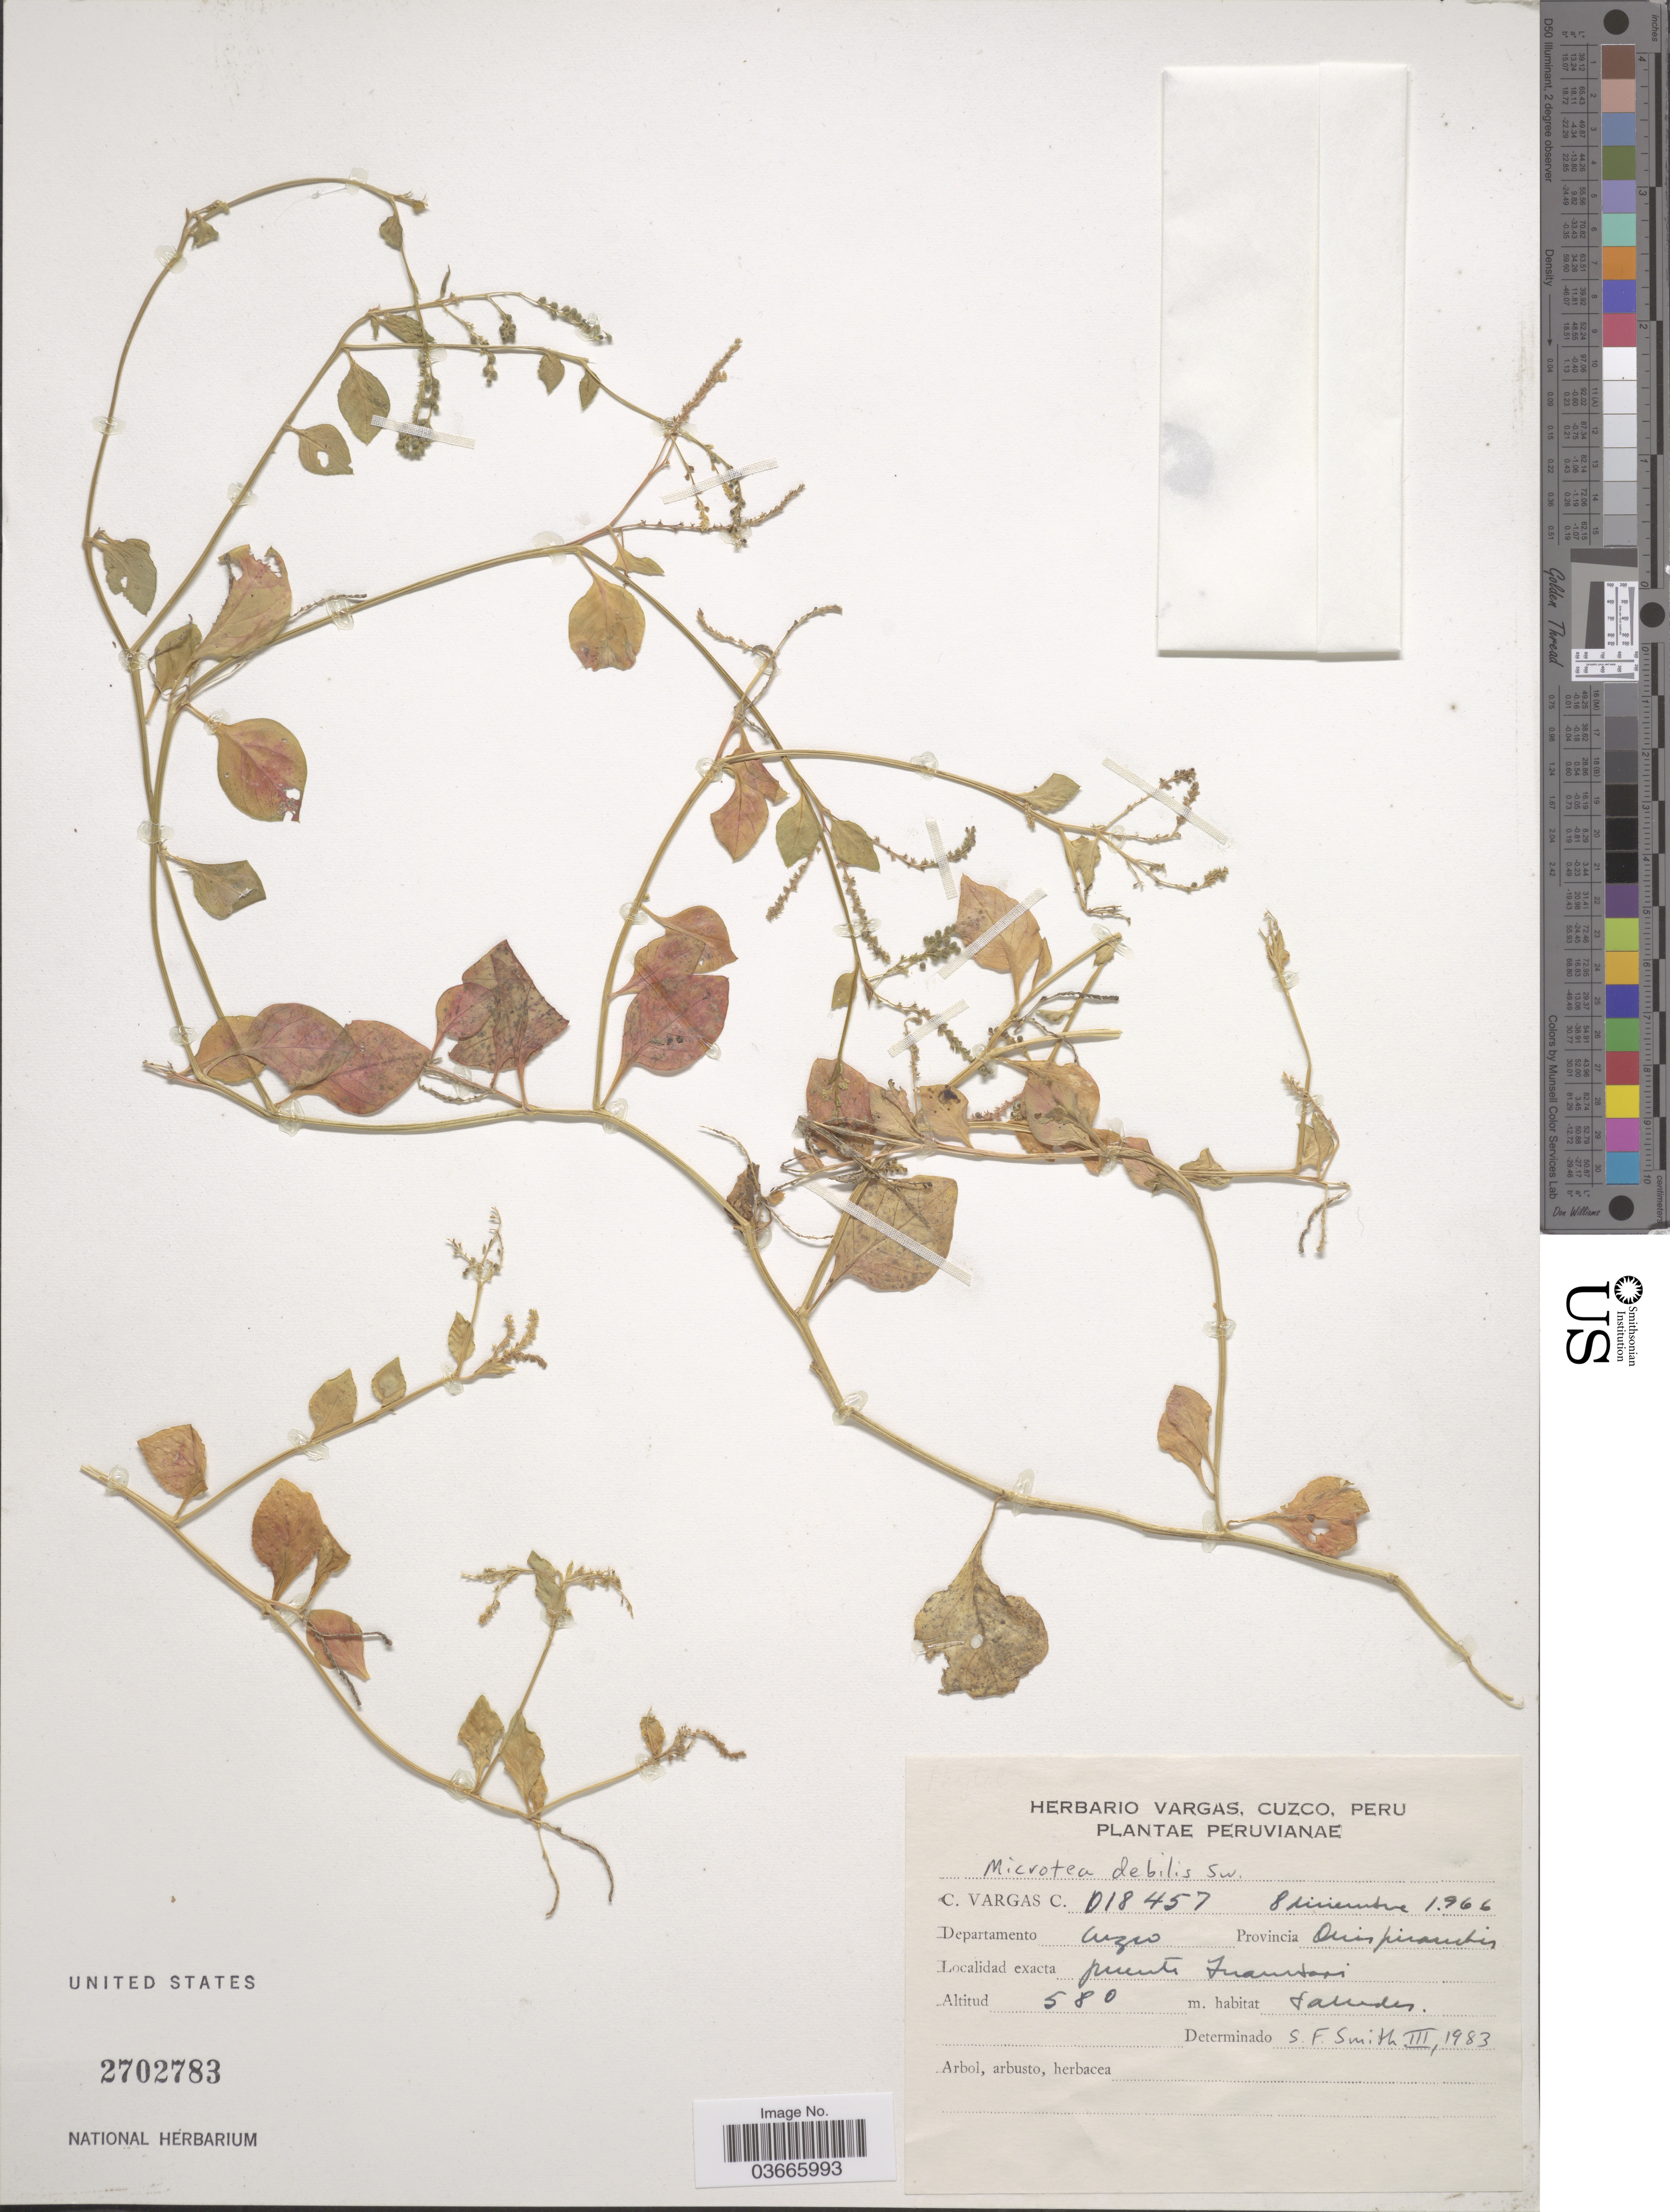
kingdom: Plantae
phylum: Tracheophyta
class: Magnoliopsida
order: Caryophyllales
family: Microteaceae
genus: Microtea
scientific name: Microtea debilis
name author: Sw.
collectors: C. Vargas Calderón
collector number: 018457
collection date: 1966-12-08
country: Peru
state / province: Cusco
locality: Departamento Cuzco. Provincia Quispicanchi. Puente Inambari.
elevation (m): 580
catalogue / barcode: US 2702783